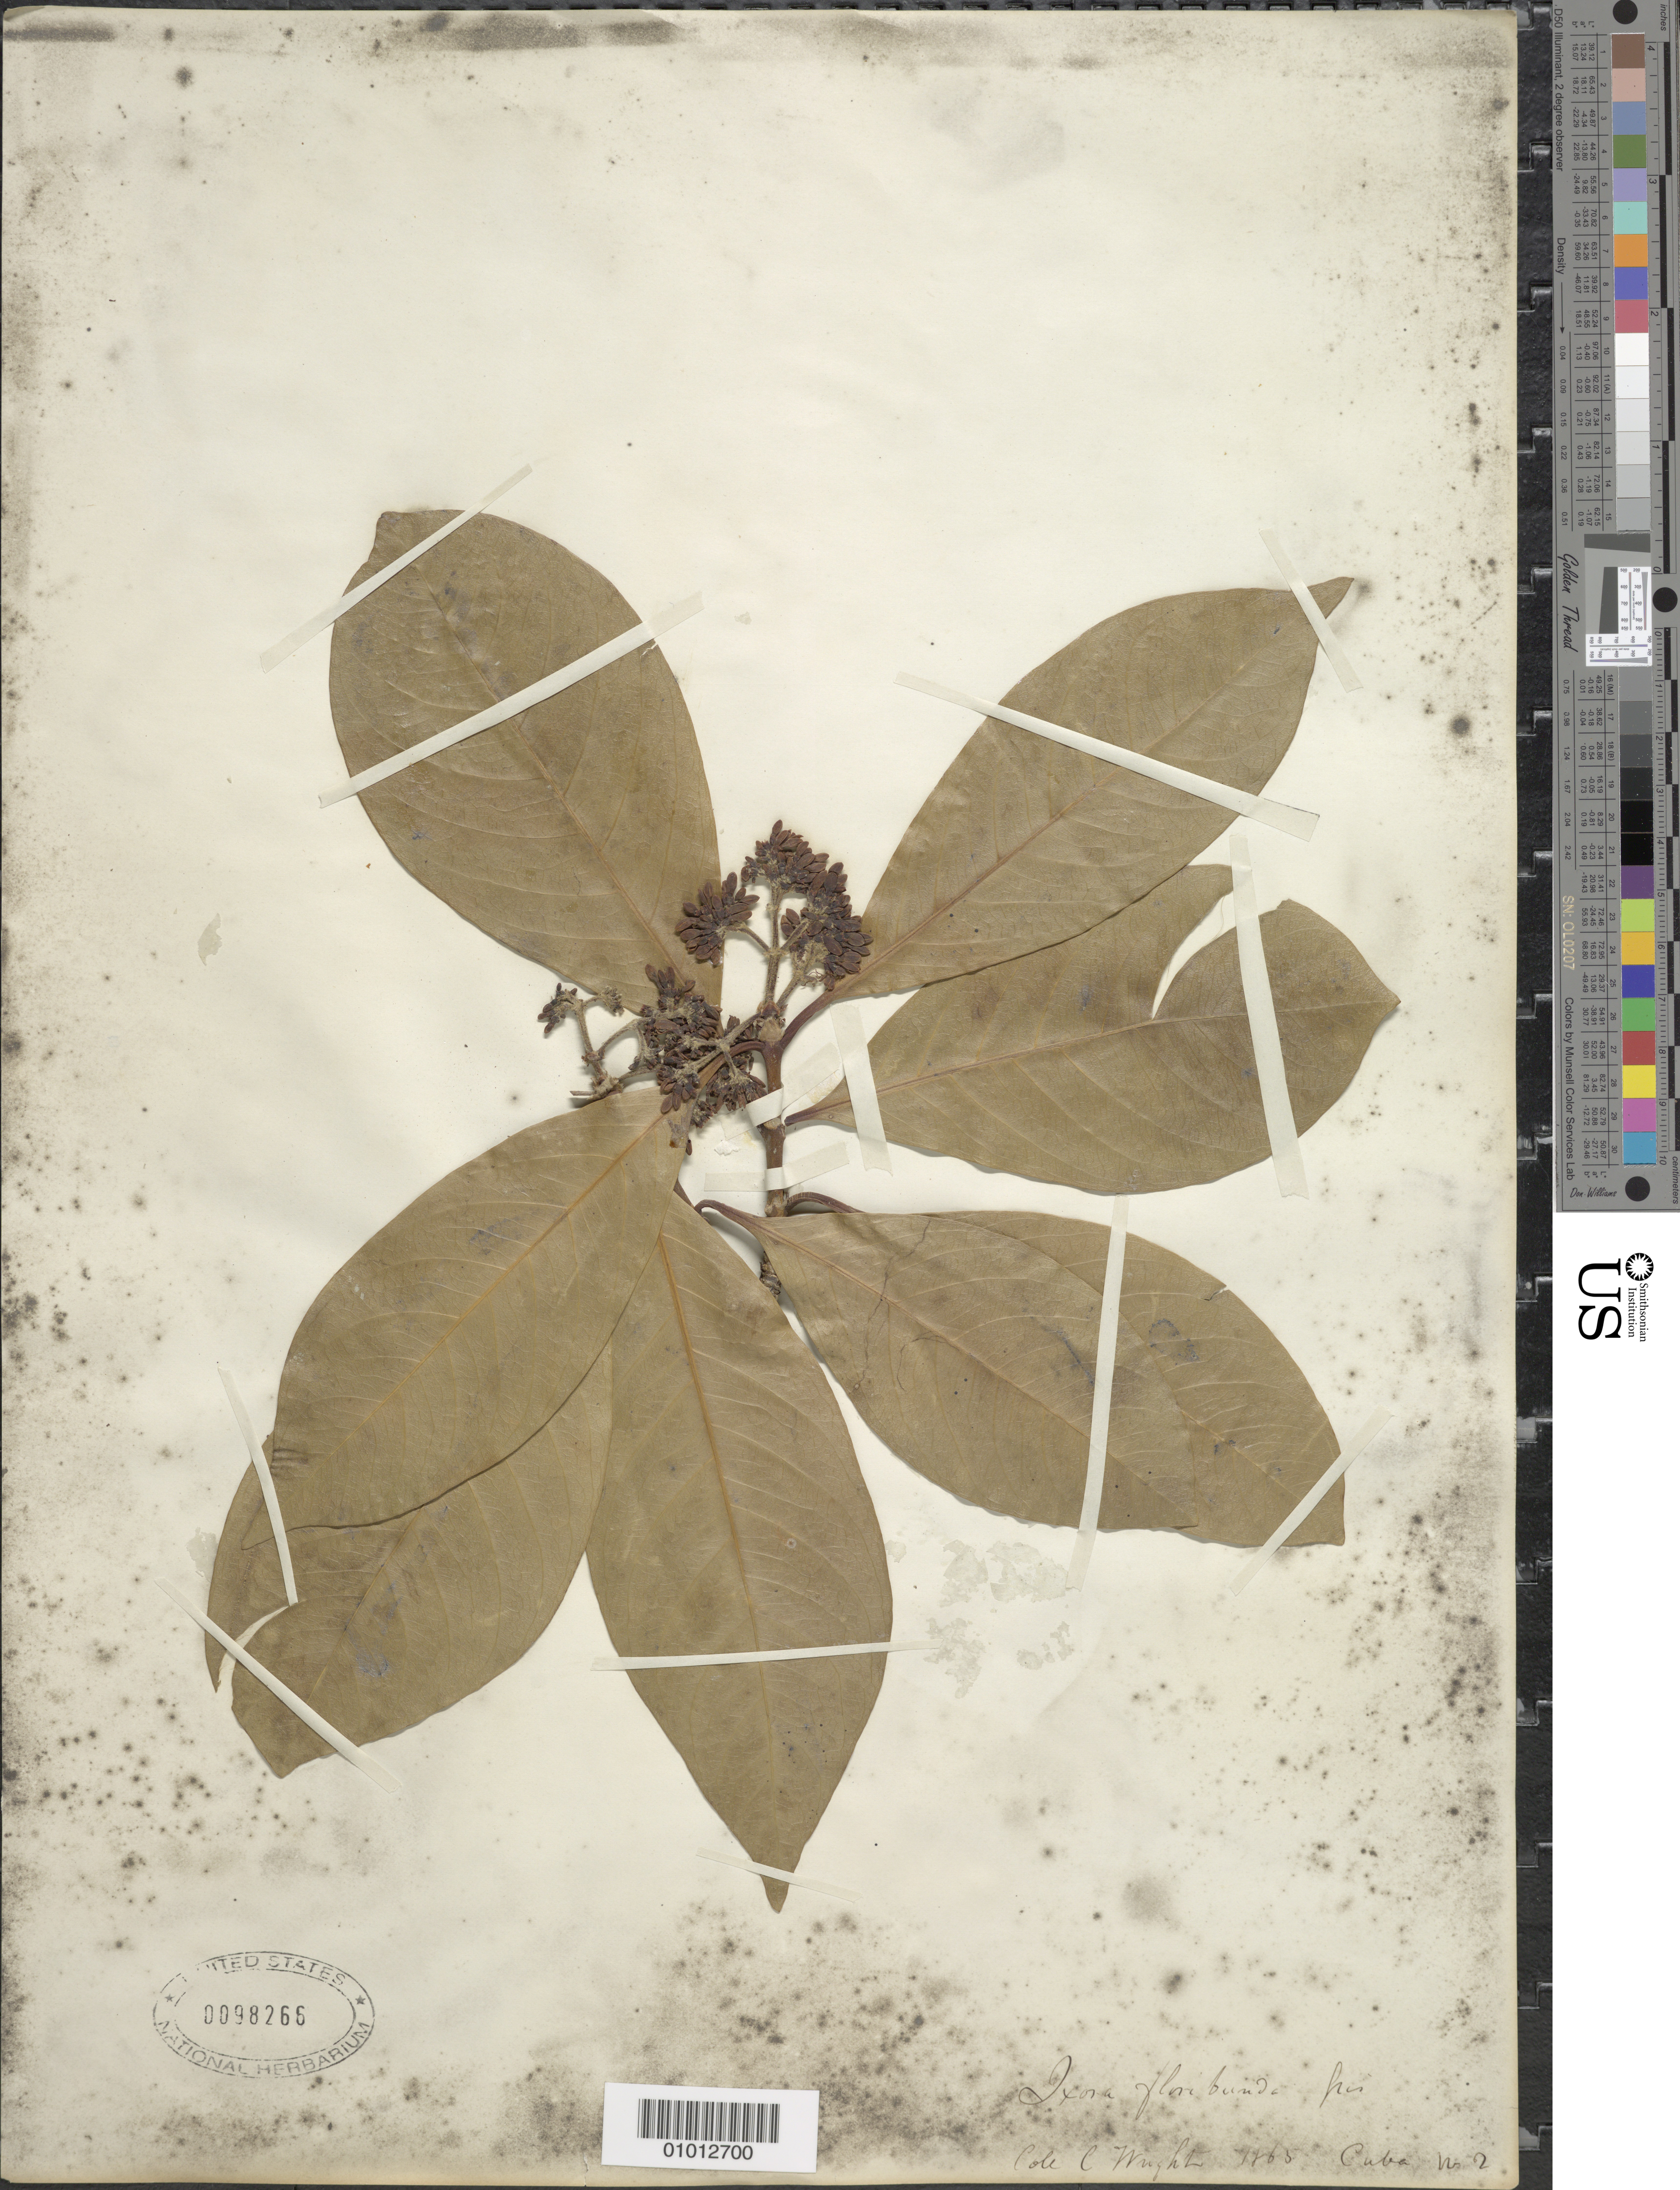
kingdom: Plantae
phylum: Tracheophyta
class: Magnoliopsida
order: Gentianales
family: Rubiaceae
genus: Ixora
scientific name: Ixora floribunda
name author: (A. Rich.) Griseb.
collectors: C. Wright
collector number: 1205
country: Cuba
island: Cuba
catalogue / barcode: US 98266